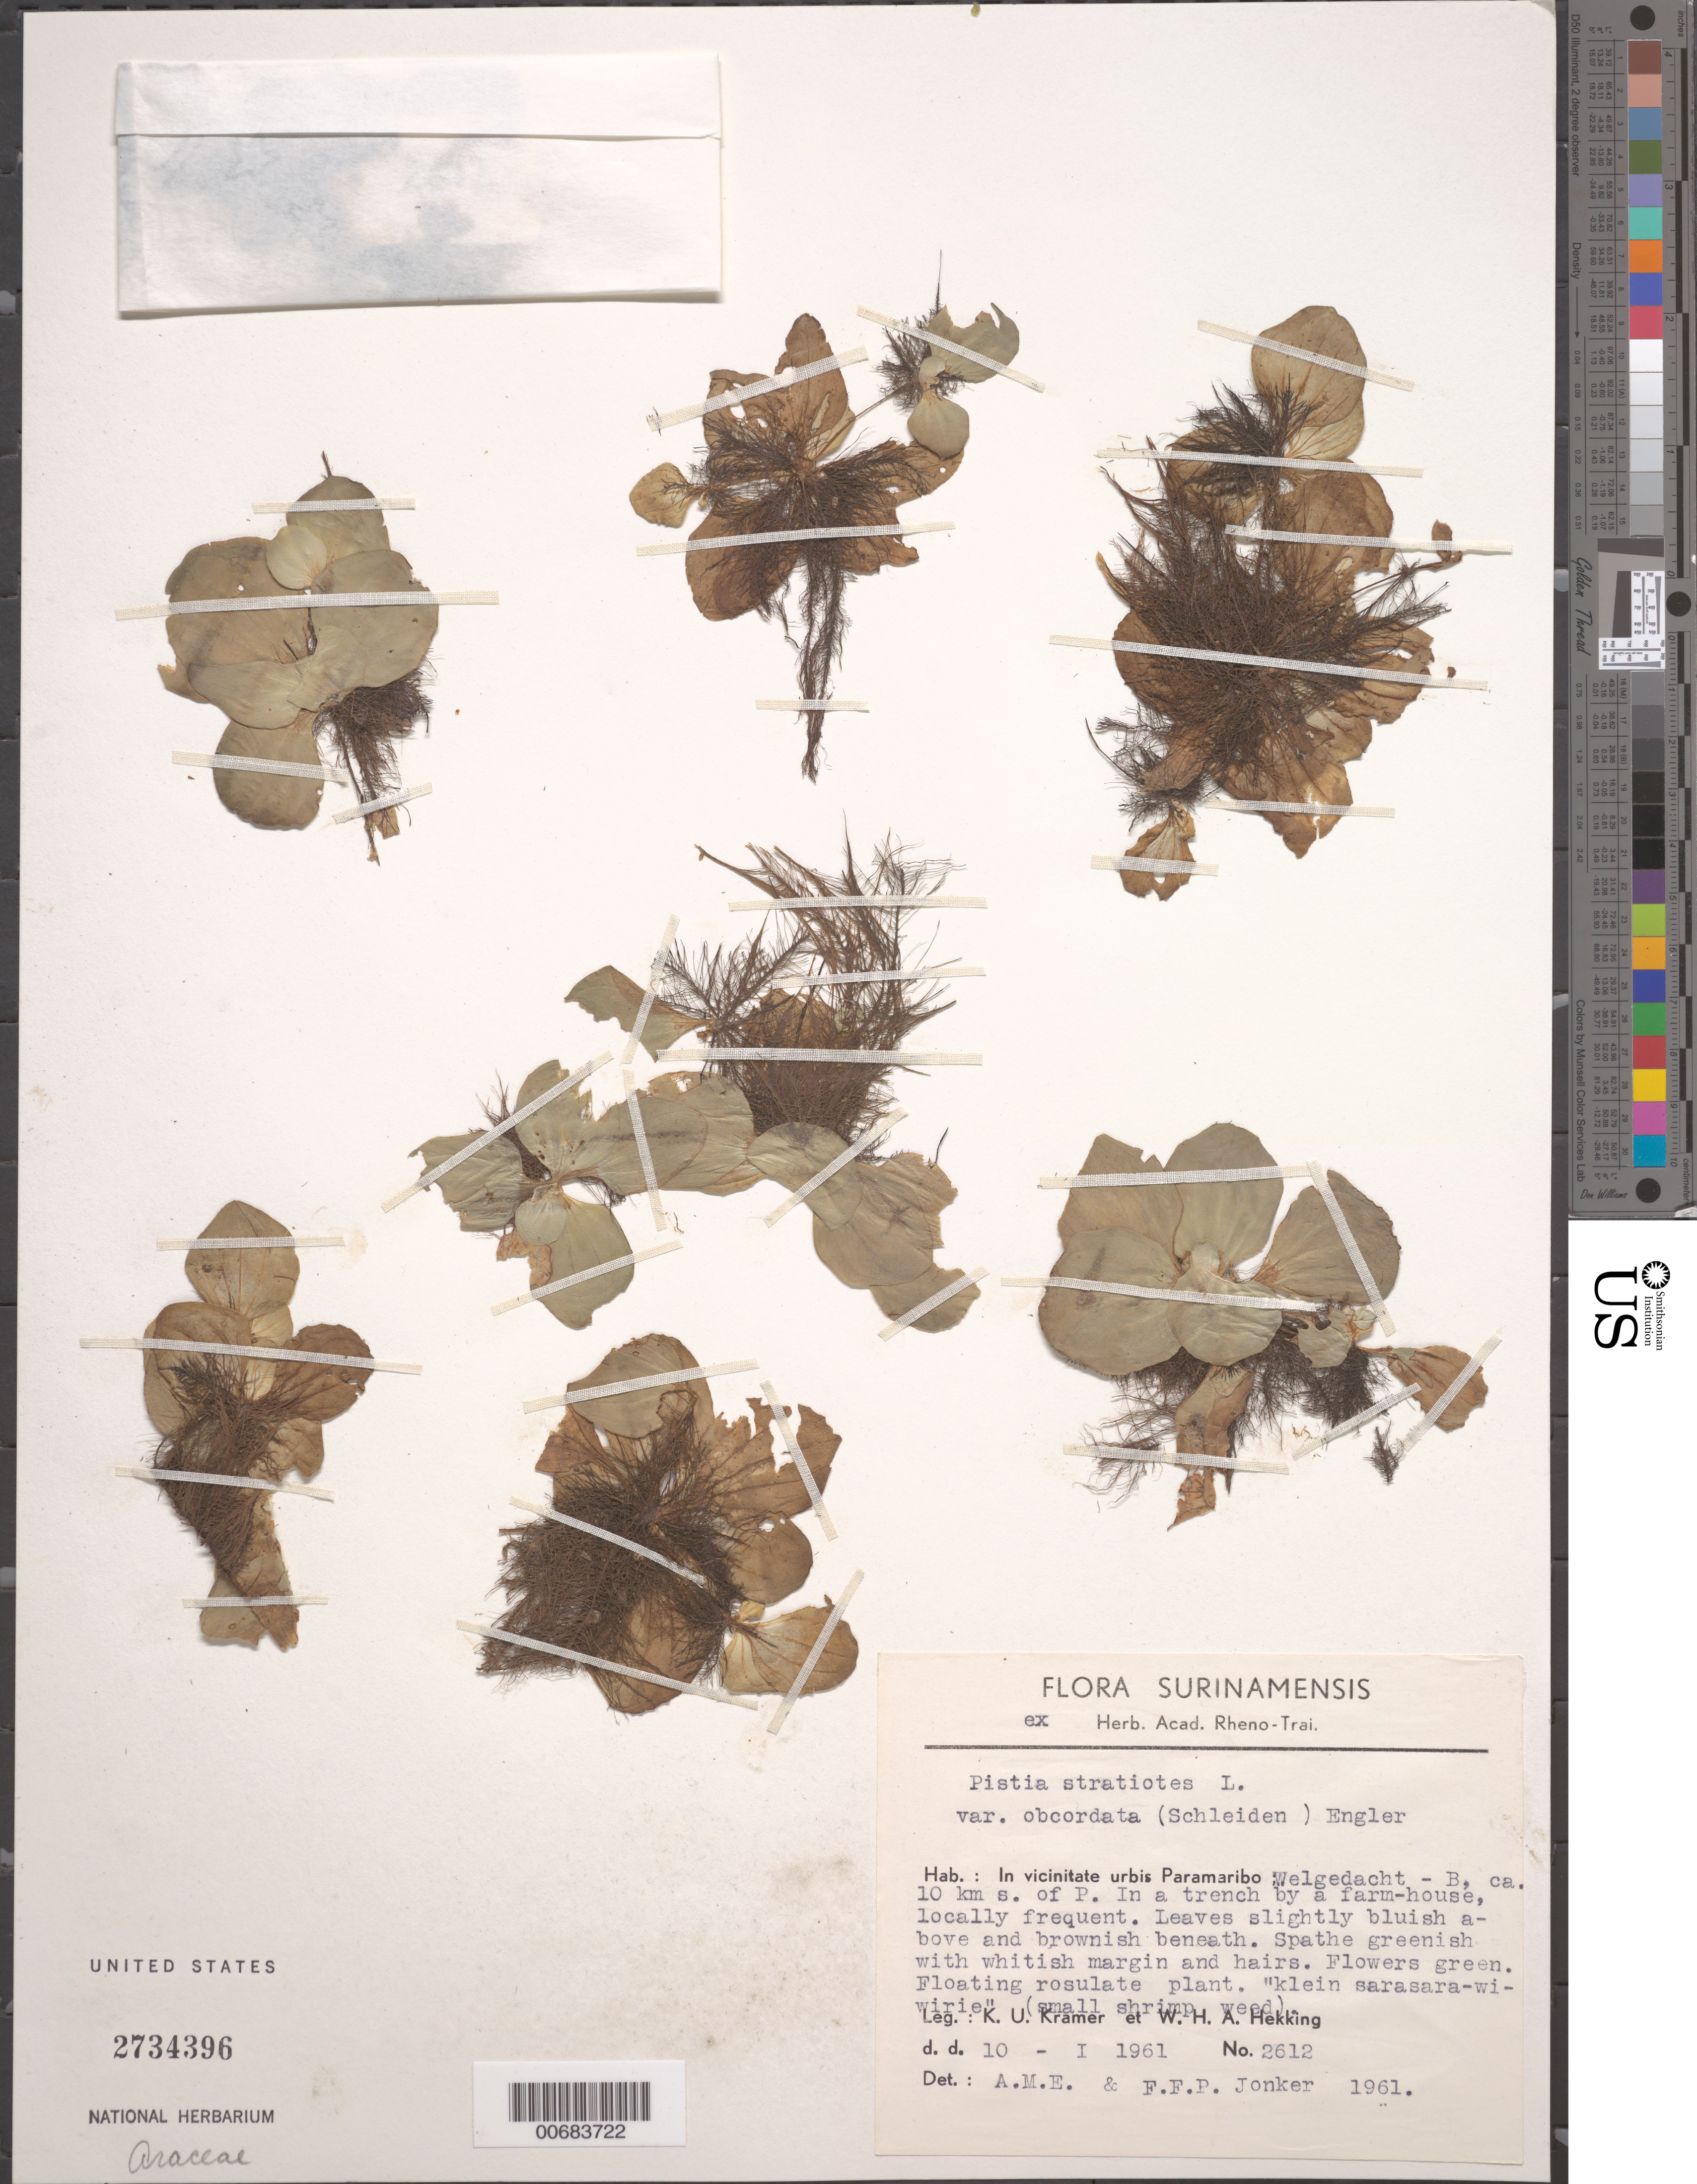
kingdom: Plantae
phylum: Tracheophyta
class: Liliopsida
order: Alismatales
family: Araceae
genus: Pistia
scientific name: Pistia stratiotes var. obcordata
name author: (Schleid.) Engl.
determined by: Jonker, A. M. E.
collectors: K. U. Kramer & W. H. A. Hekking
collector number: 2612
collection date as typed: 10-Jan-61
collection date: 1961-01-10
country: Suriname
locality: Paramaribo vic., Welgedacht-B, ca. 10 km S of P. In a trench by a farm-house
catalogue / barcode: US 2734396